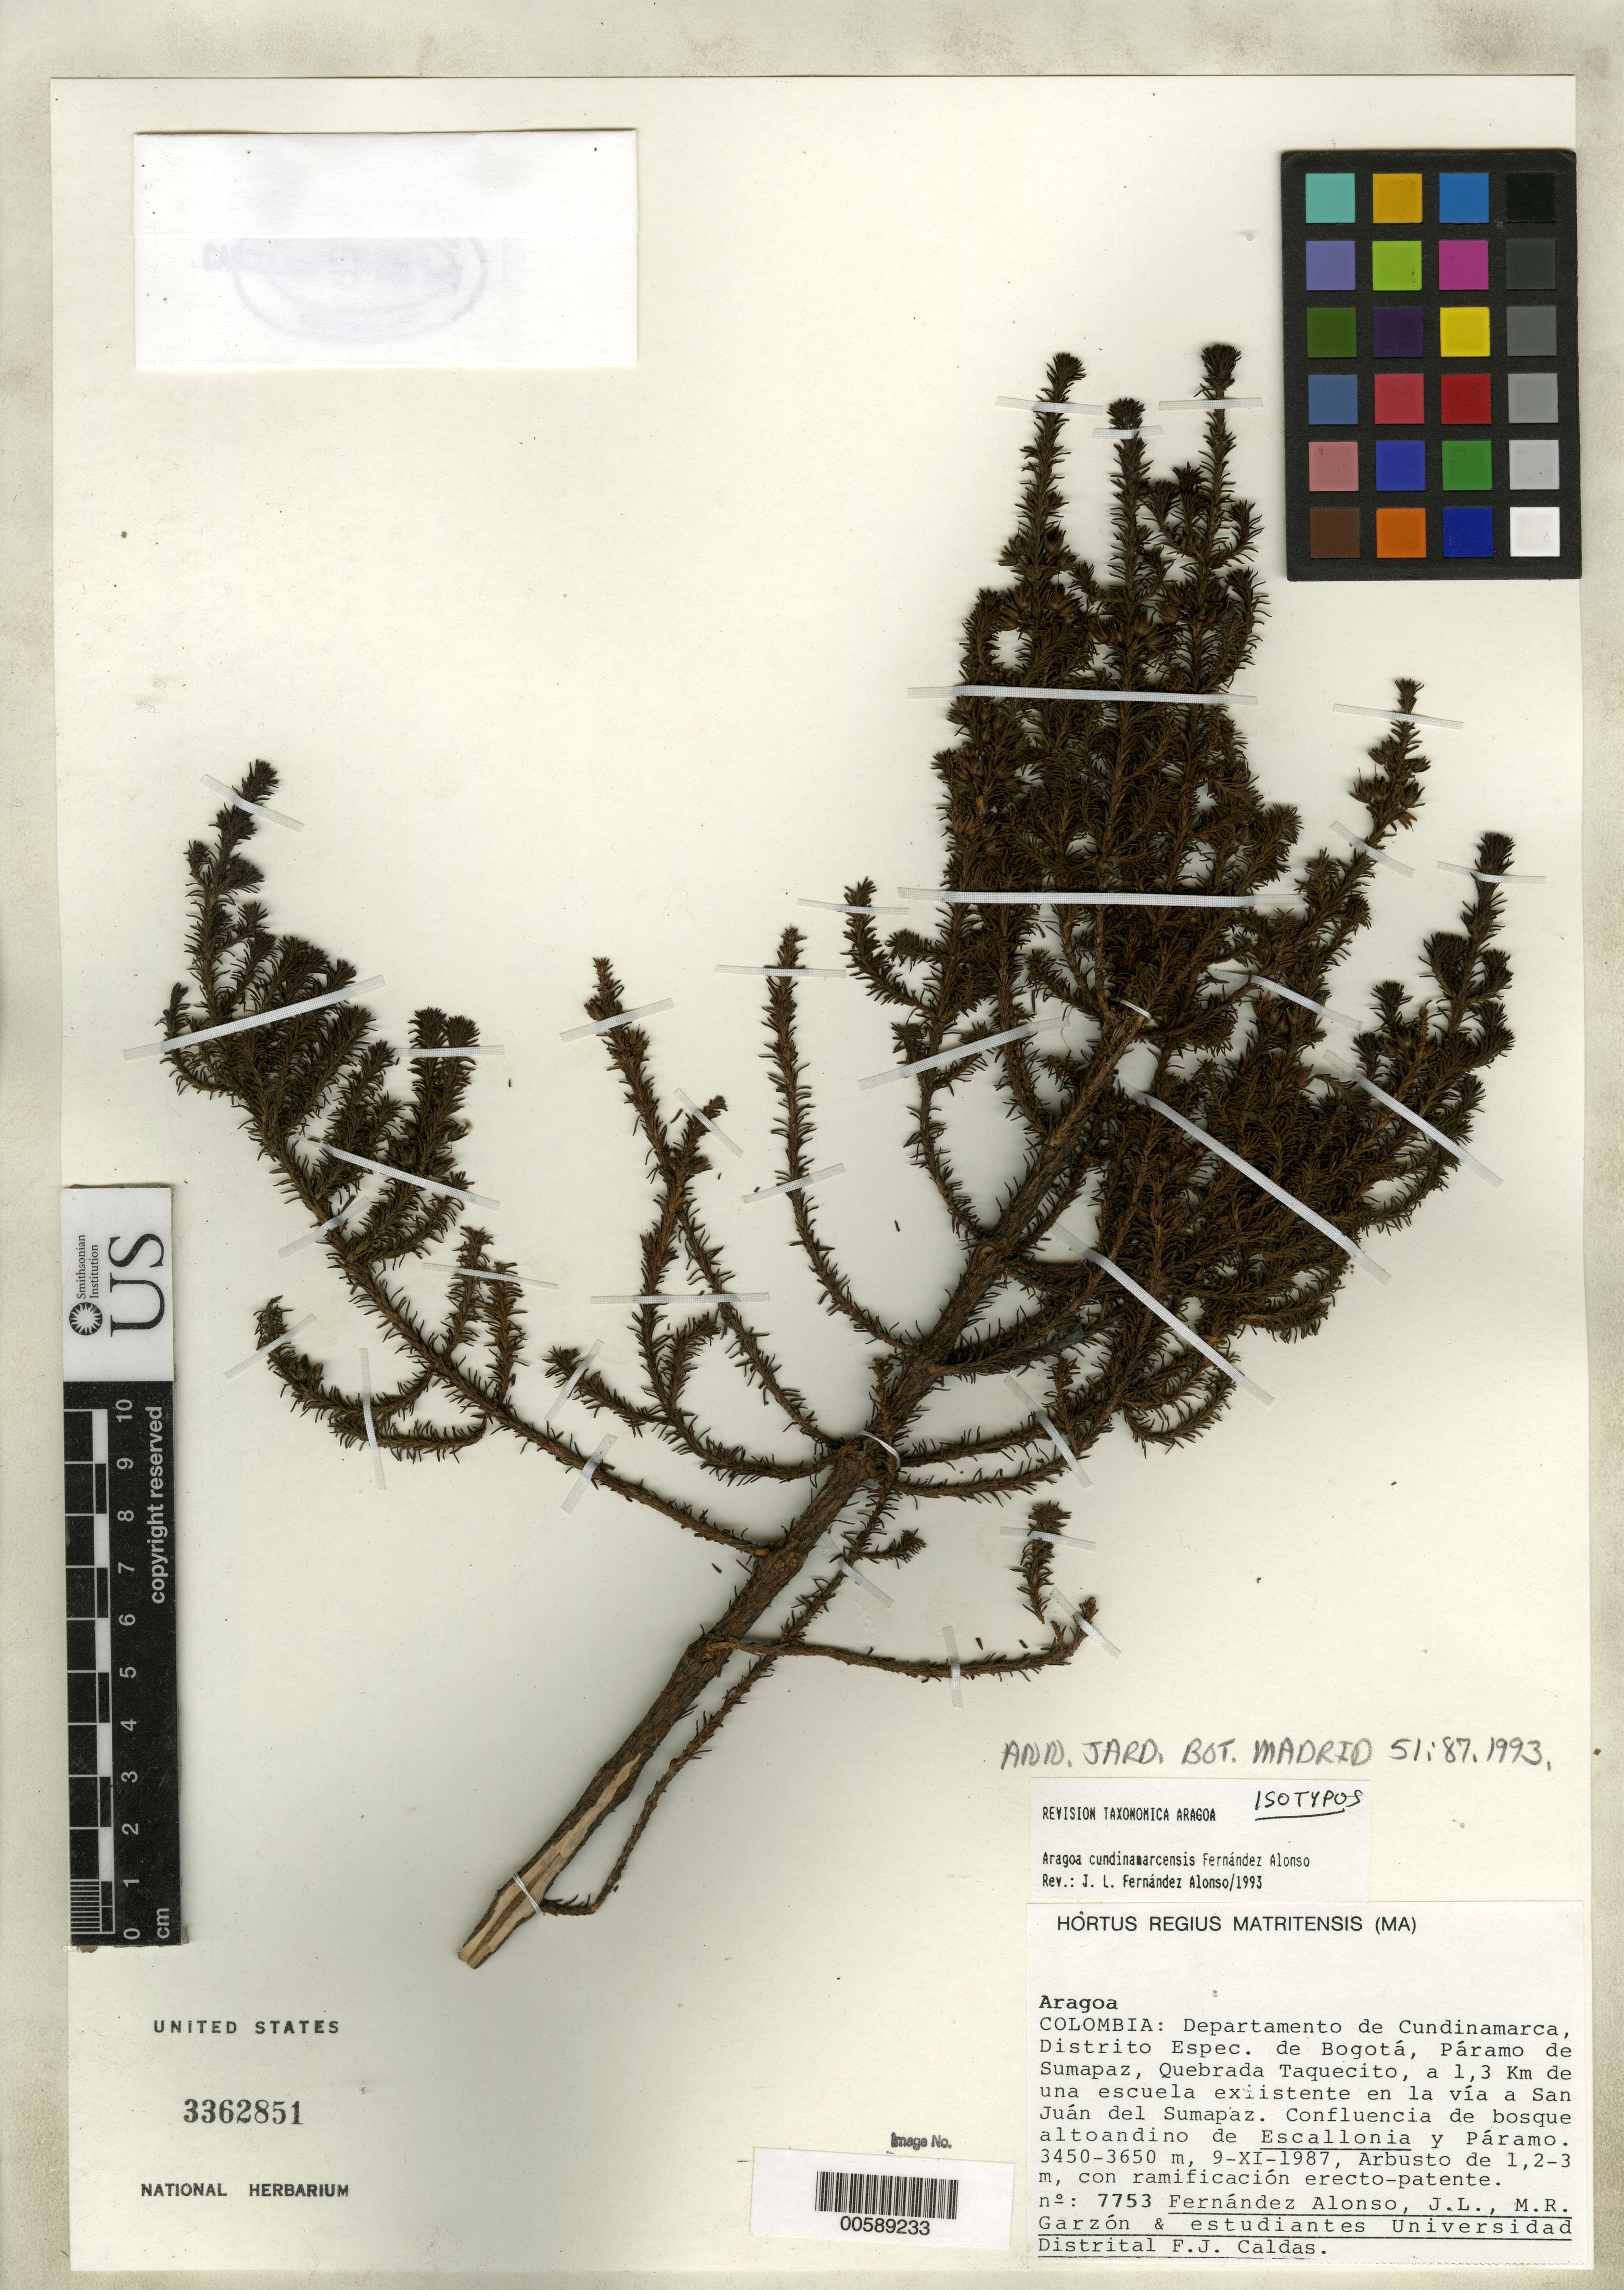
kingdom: Plantae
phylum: Tracheophyta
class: Magnoliopsida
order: Lamiales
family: Plantaginaceae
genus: Aragoa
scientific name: Aragoa cundinamarcensis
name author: Fern. Alonso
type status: Isotype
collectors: J. L. Fernández-Alonso, M. Garzón & Students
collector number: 7753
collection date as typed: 09 Nov 1987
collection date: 1987-11-09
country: Colombia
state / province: Cundinamarca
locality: Departamento de Cundinamarca, Distrito Espec. de Bogotá, Páramo de Sumapaz, Quebrada Taquecito, a 1.3 km de una escuela exiistente en la vía a San Juán del Sumapaz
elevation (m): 3450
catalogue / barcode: US 3362851